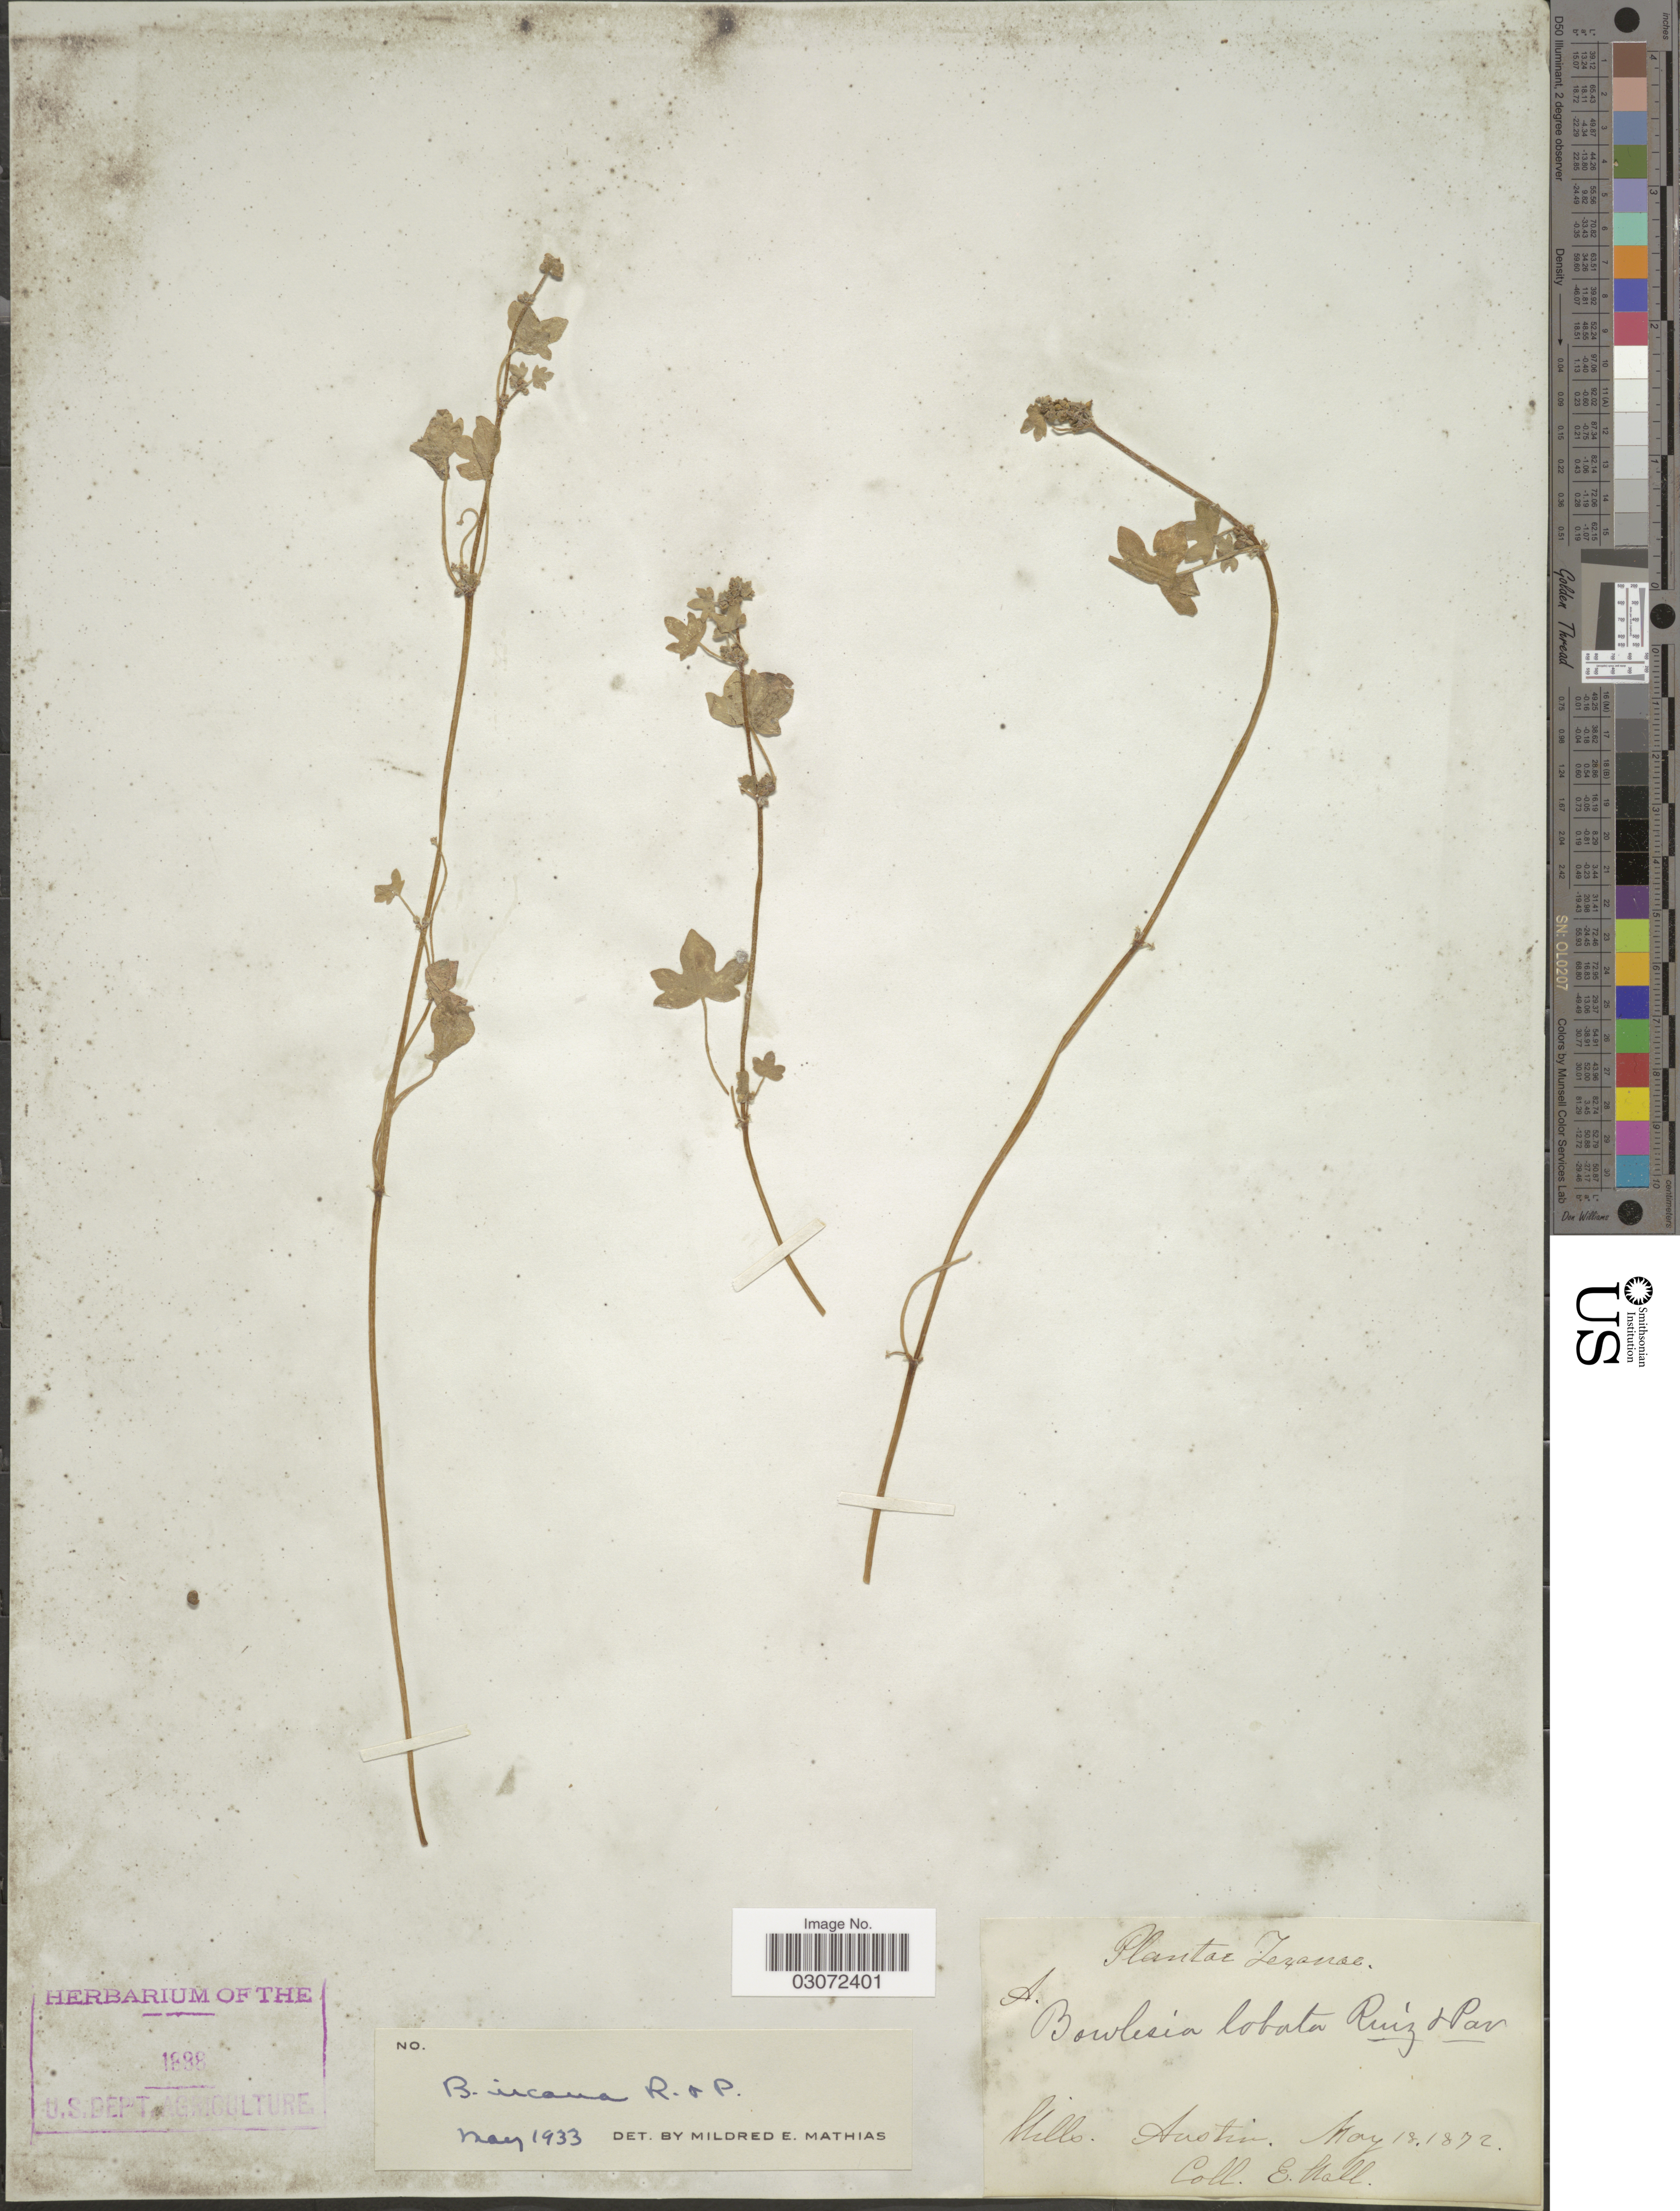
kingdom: Plantae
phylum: Tracheophyta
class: Magnoliopsida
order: Apiales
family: Apiaceae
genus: Bowlesia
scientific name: Bowlesia incana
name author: Ruiz & Pav.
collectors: E. Hall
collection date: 1872-05-18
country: United States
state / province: Texas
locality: Hills, Austin.